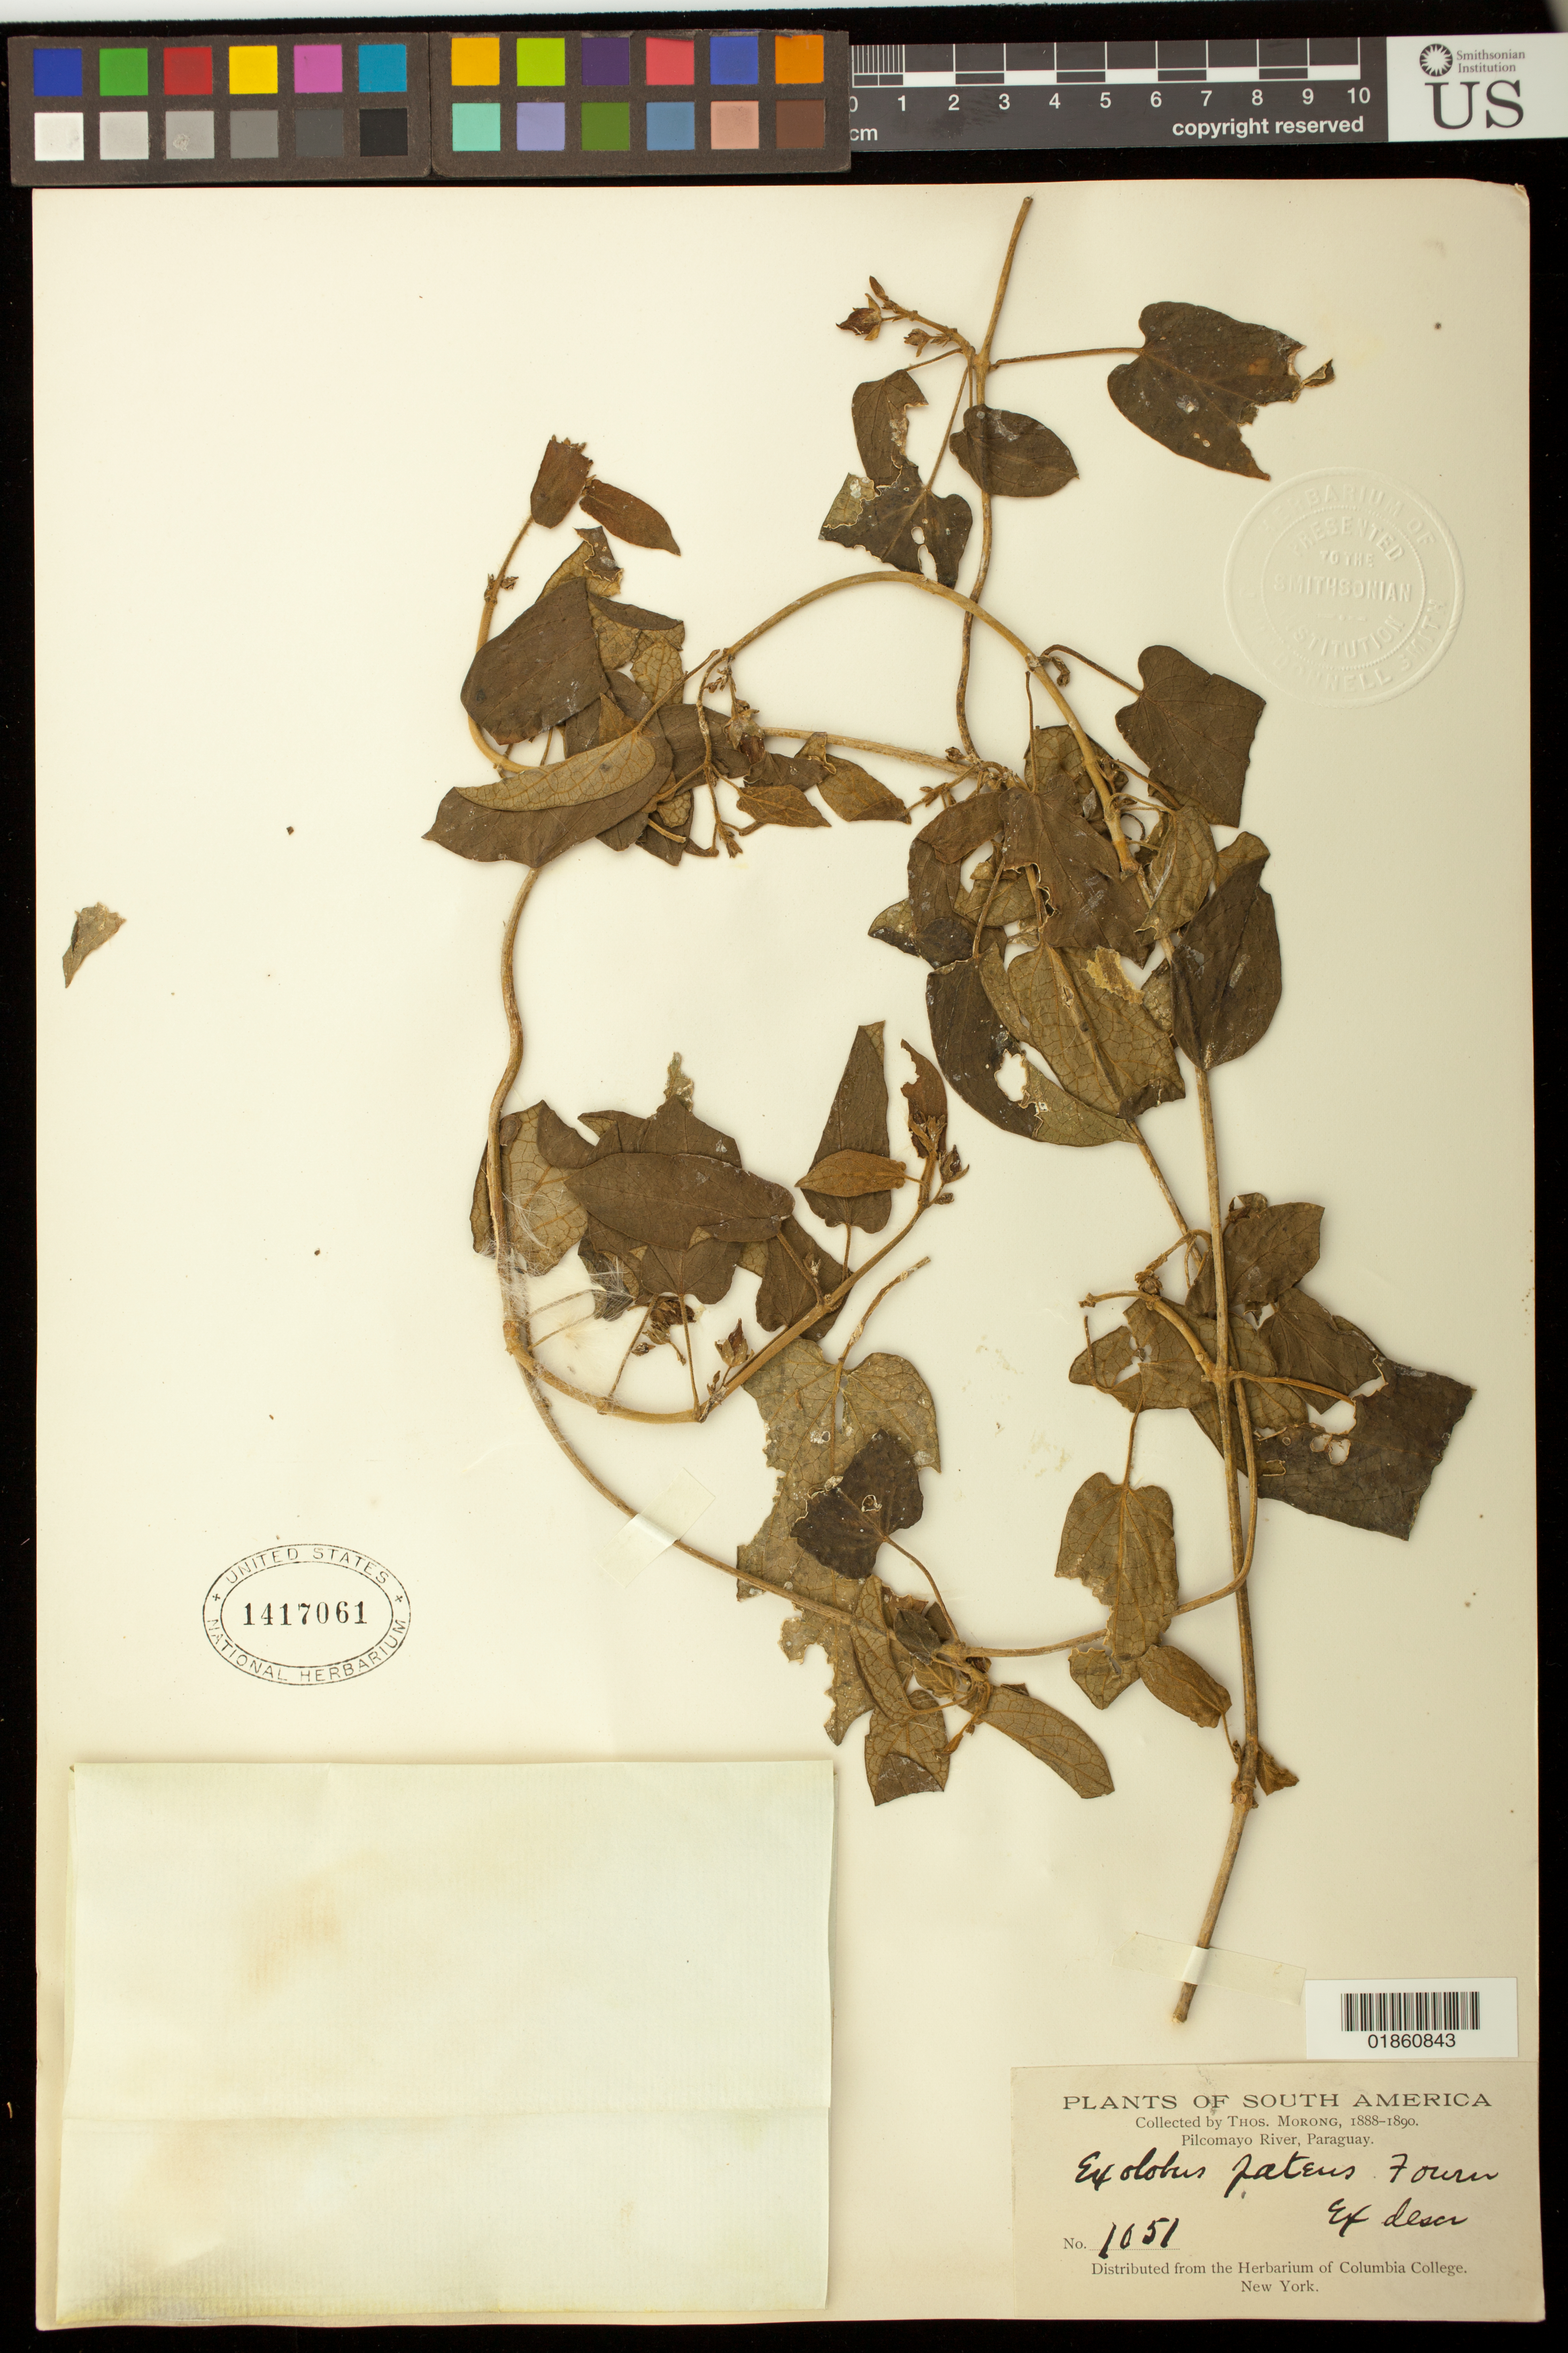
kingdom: Plantae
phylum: Tracheophyta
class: Magnoliopsida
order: Gentianales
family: Apocynaceae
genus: Gonolobus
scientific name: Gonolobus patens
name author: Decne.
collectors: T. Morong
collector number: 1051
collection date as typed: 1888 to -- --- 1890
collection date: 1888/1890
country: Paraguay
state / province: Presidente Hayes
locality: Pilcomayo River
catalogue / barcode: US 1417061